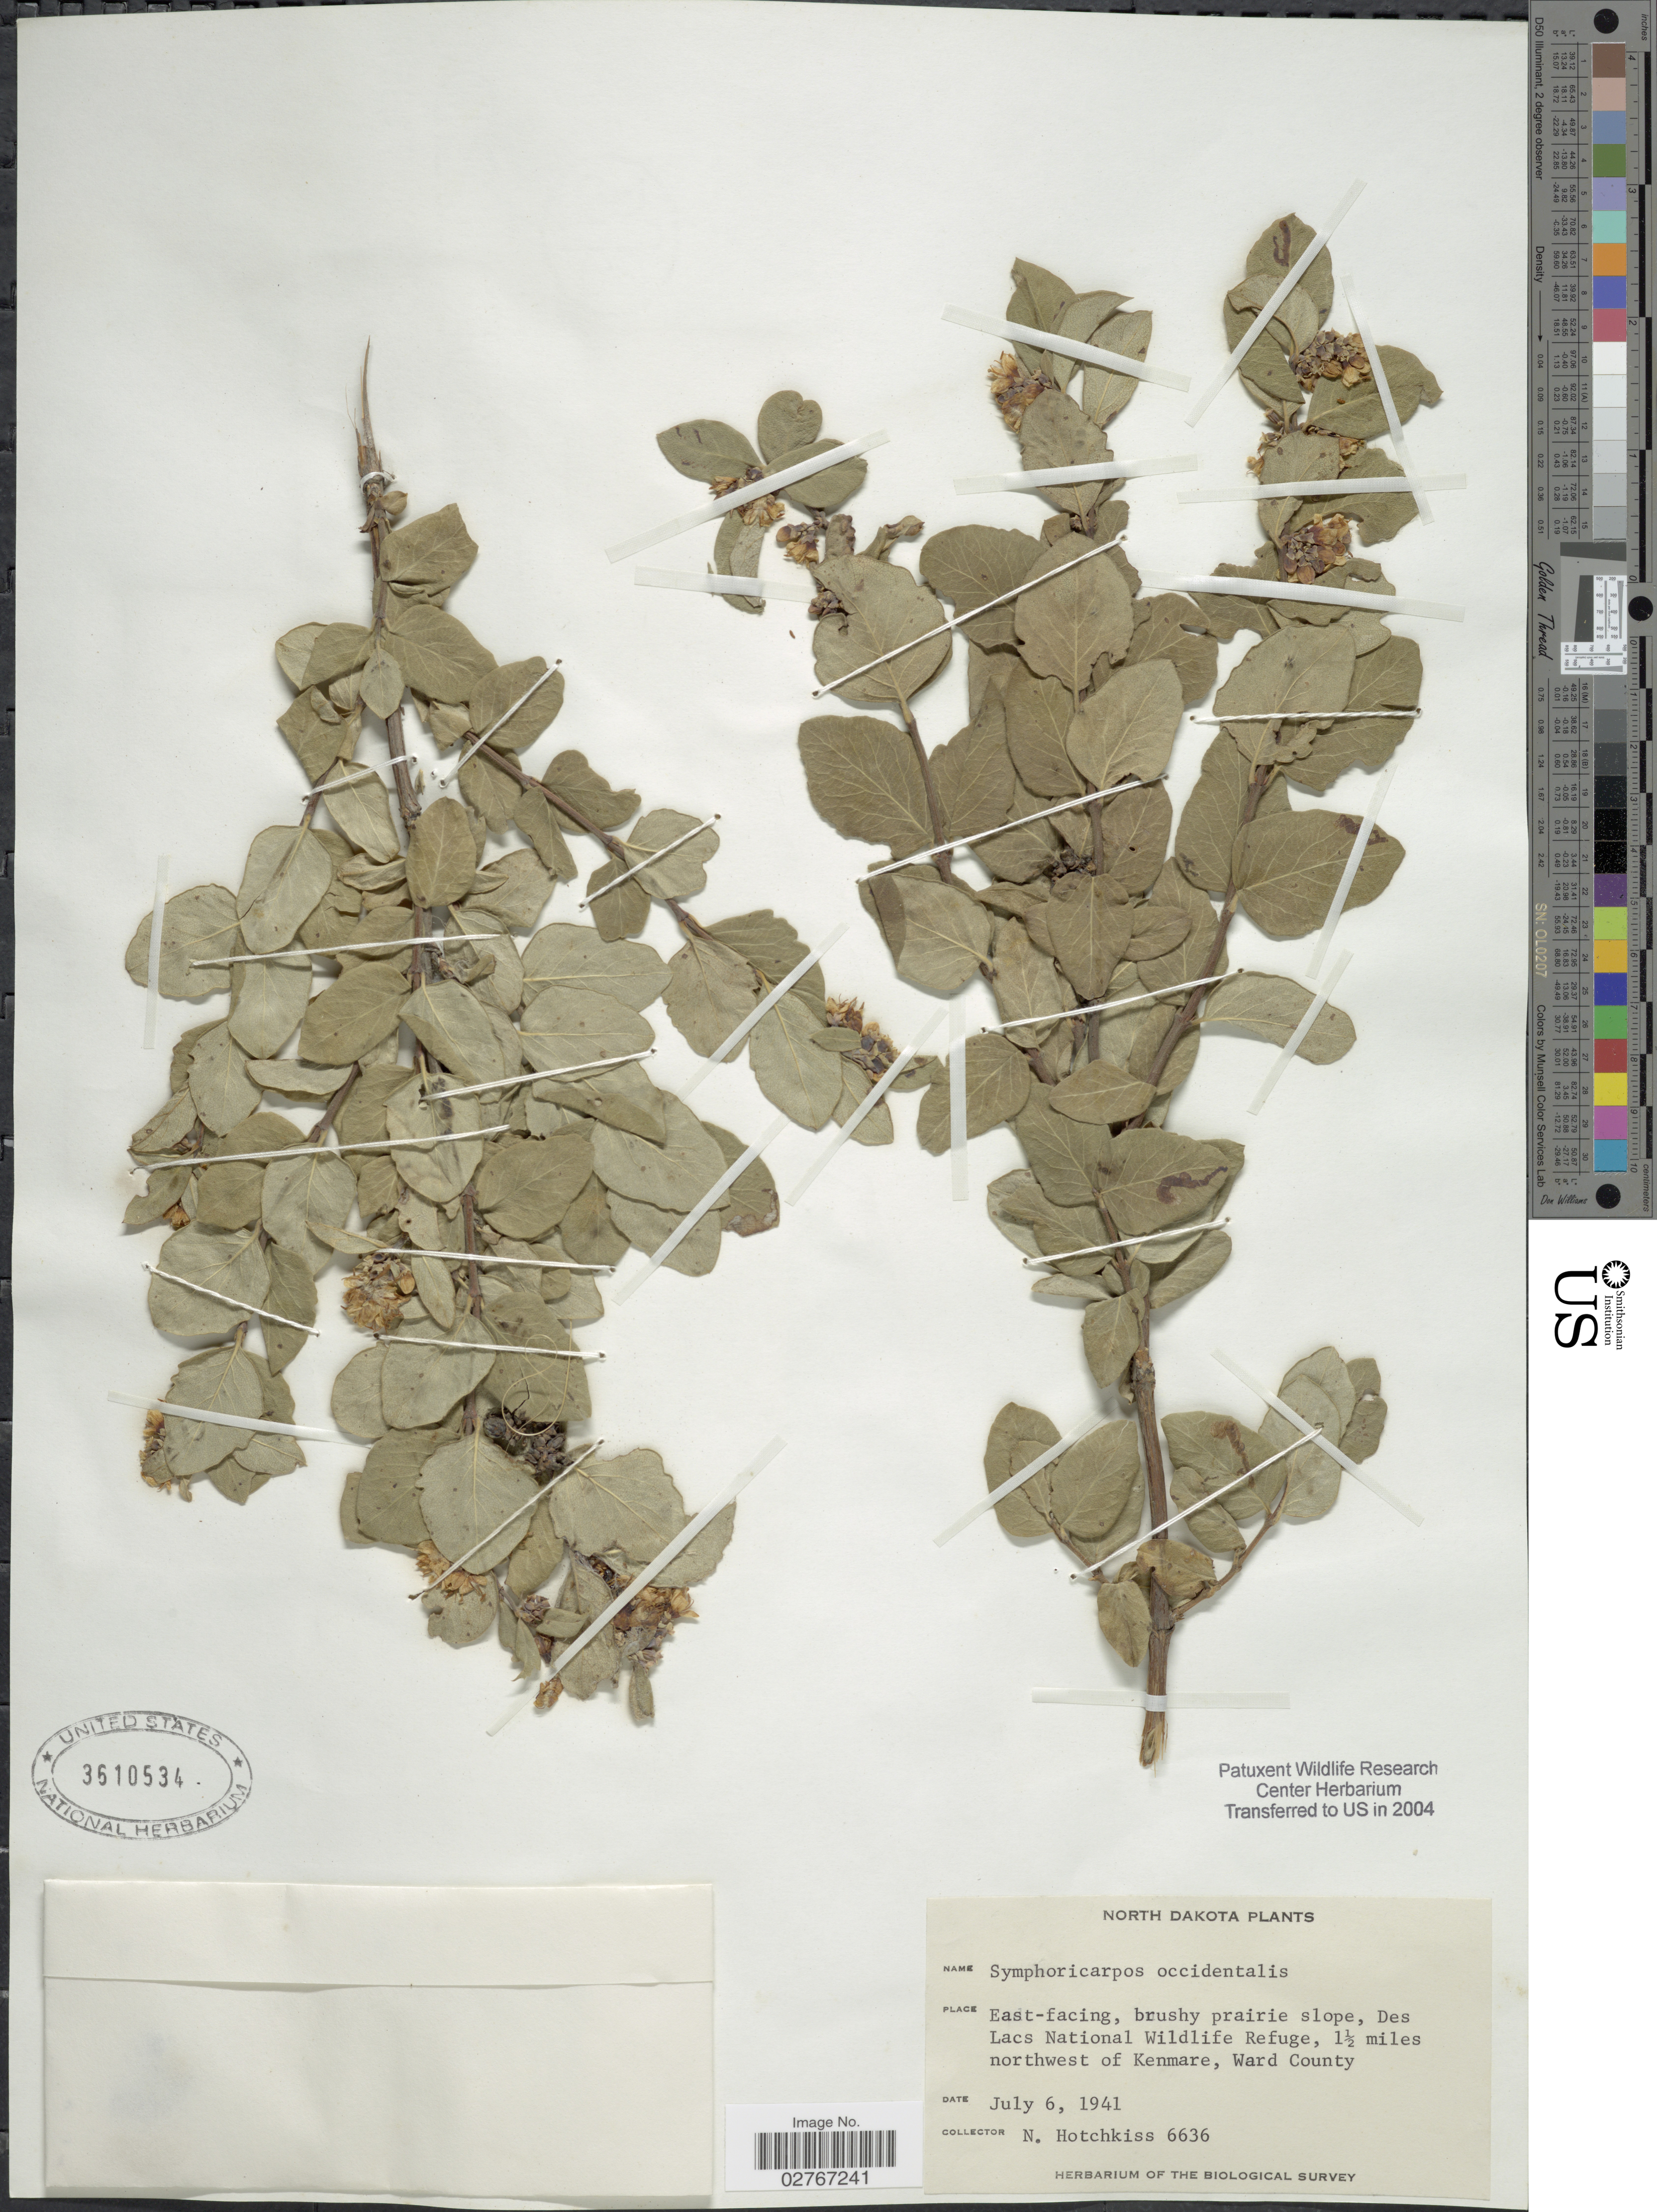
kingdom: Plantae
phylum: Tracheophyta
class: Magnoliopsida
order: Dipsacales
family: Caprifoliaceae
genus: Symphoricarpos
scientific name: Symphoricarpos occidentalis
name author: (R. Br.) Hook.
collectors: N. Hotchkiss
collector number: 6636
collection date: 1941-07-06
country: United States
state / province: North Dakota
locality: Des Lacs National Wildlife Refuge, 1½ miles northwest of Kenmare, Ward County.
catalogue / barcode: US 3610534